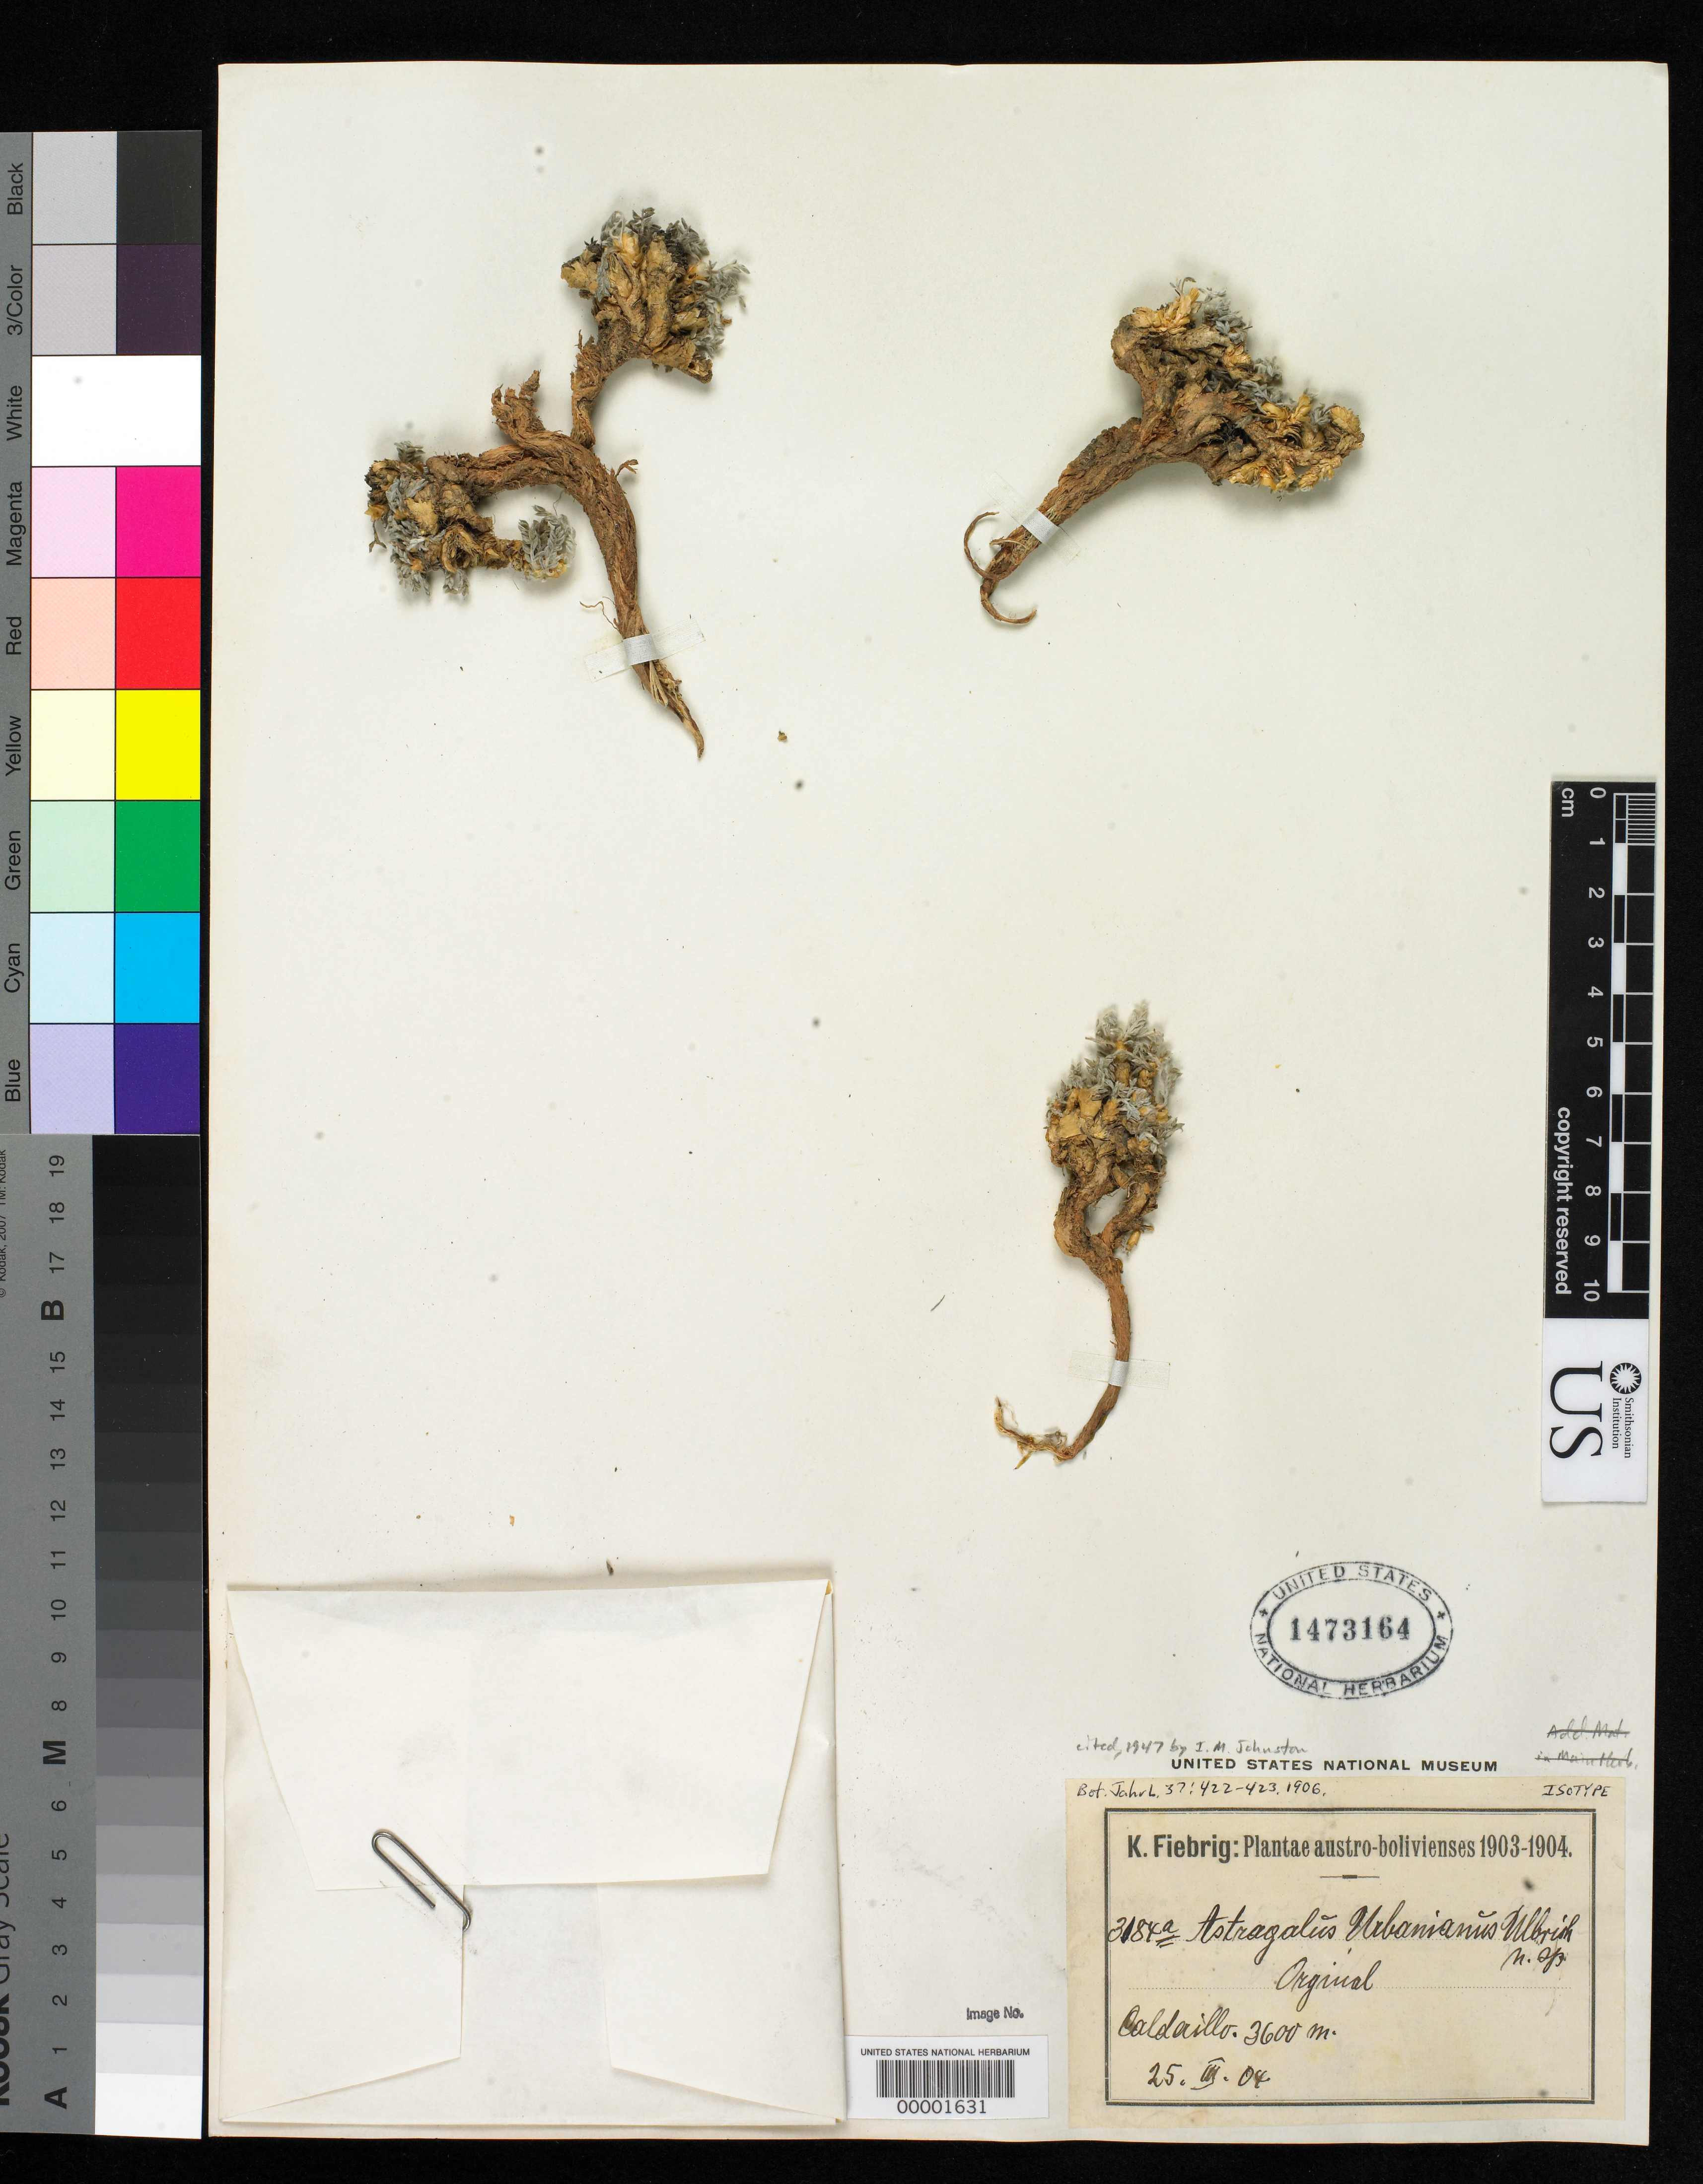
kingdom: Plantae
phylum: Tracheophyta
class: Magnoliopsida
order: Fabales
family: Fabaceae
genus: Astragalus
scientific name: Astragalus urbanianus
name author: Ulbr.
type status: Isotype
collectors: K. Fiebrig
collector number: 3184 a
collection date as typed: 25 Mar 1904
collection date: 1904-03-25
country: Bolivia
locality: Caldrillo.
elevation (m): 3600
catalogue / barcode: US 1473164